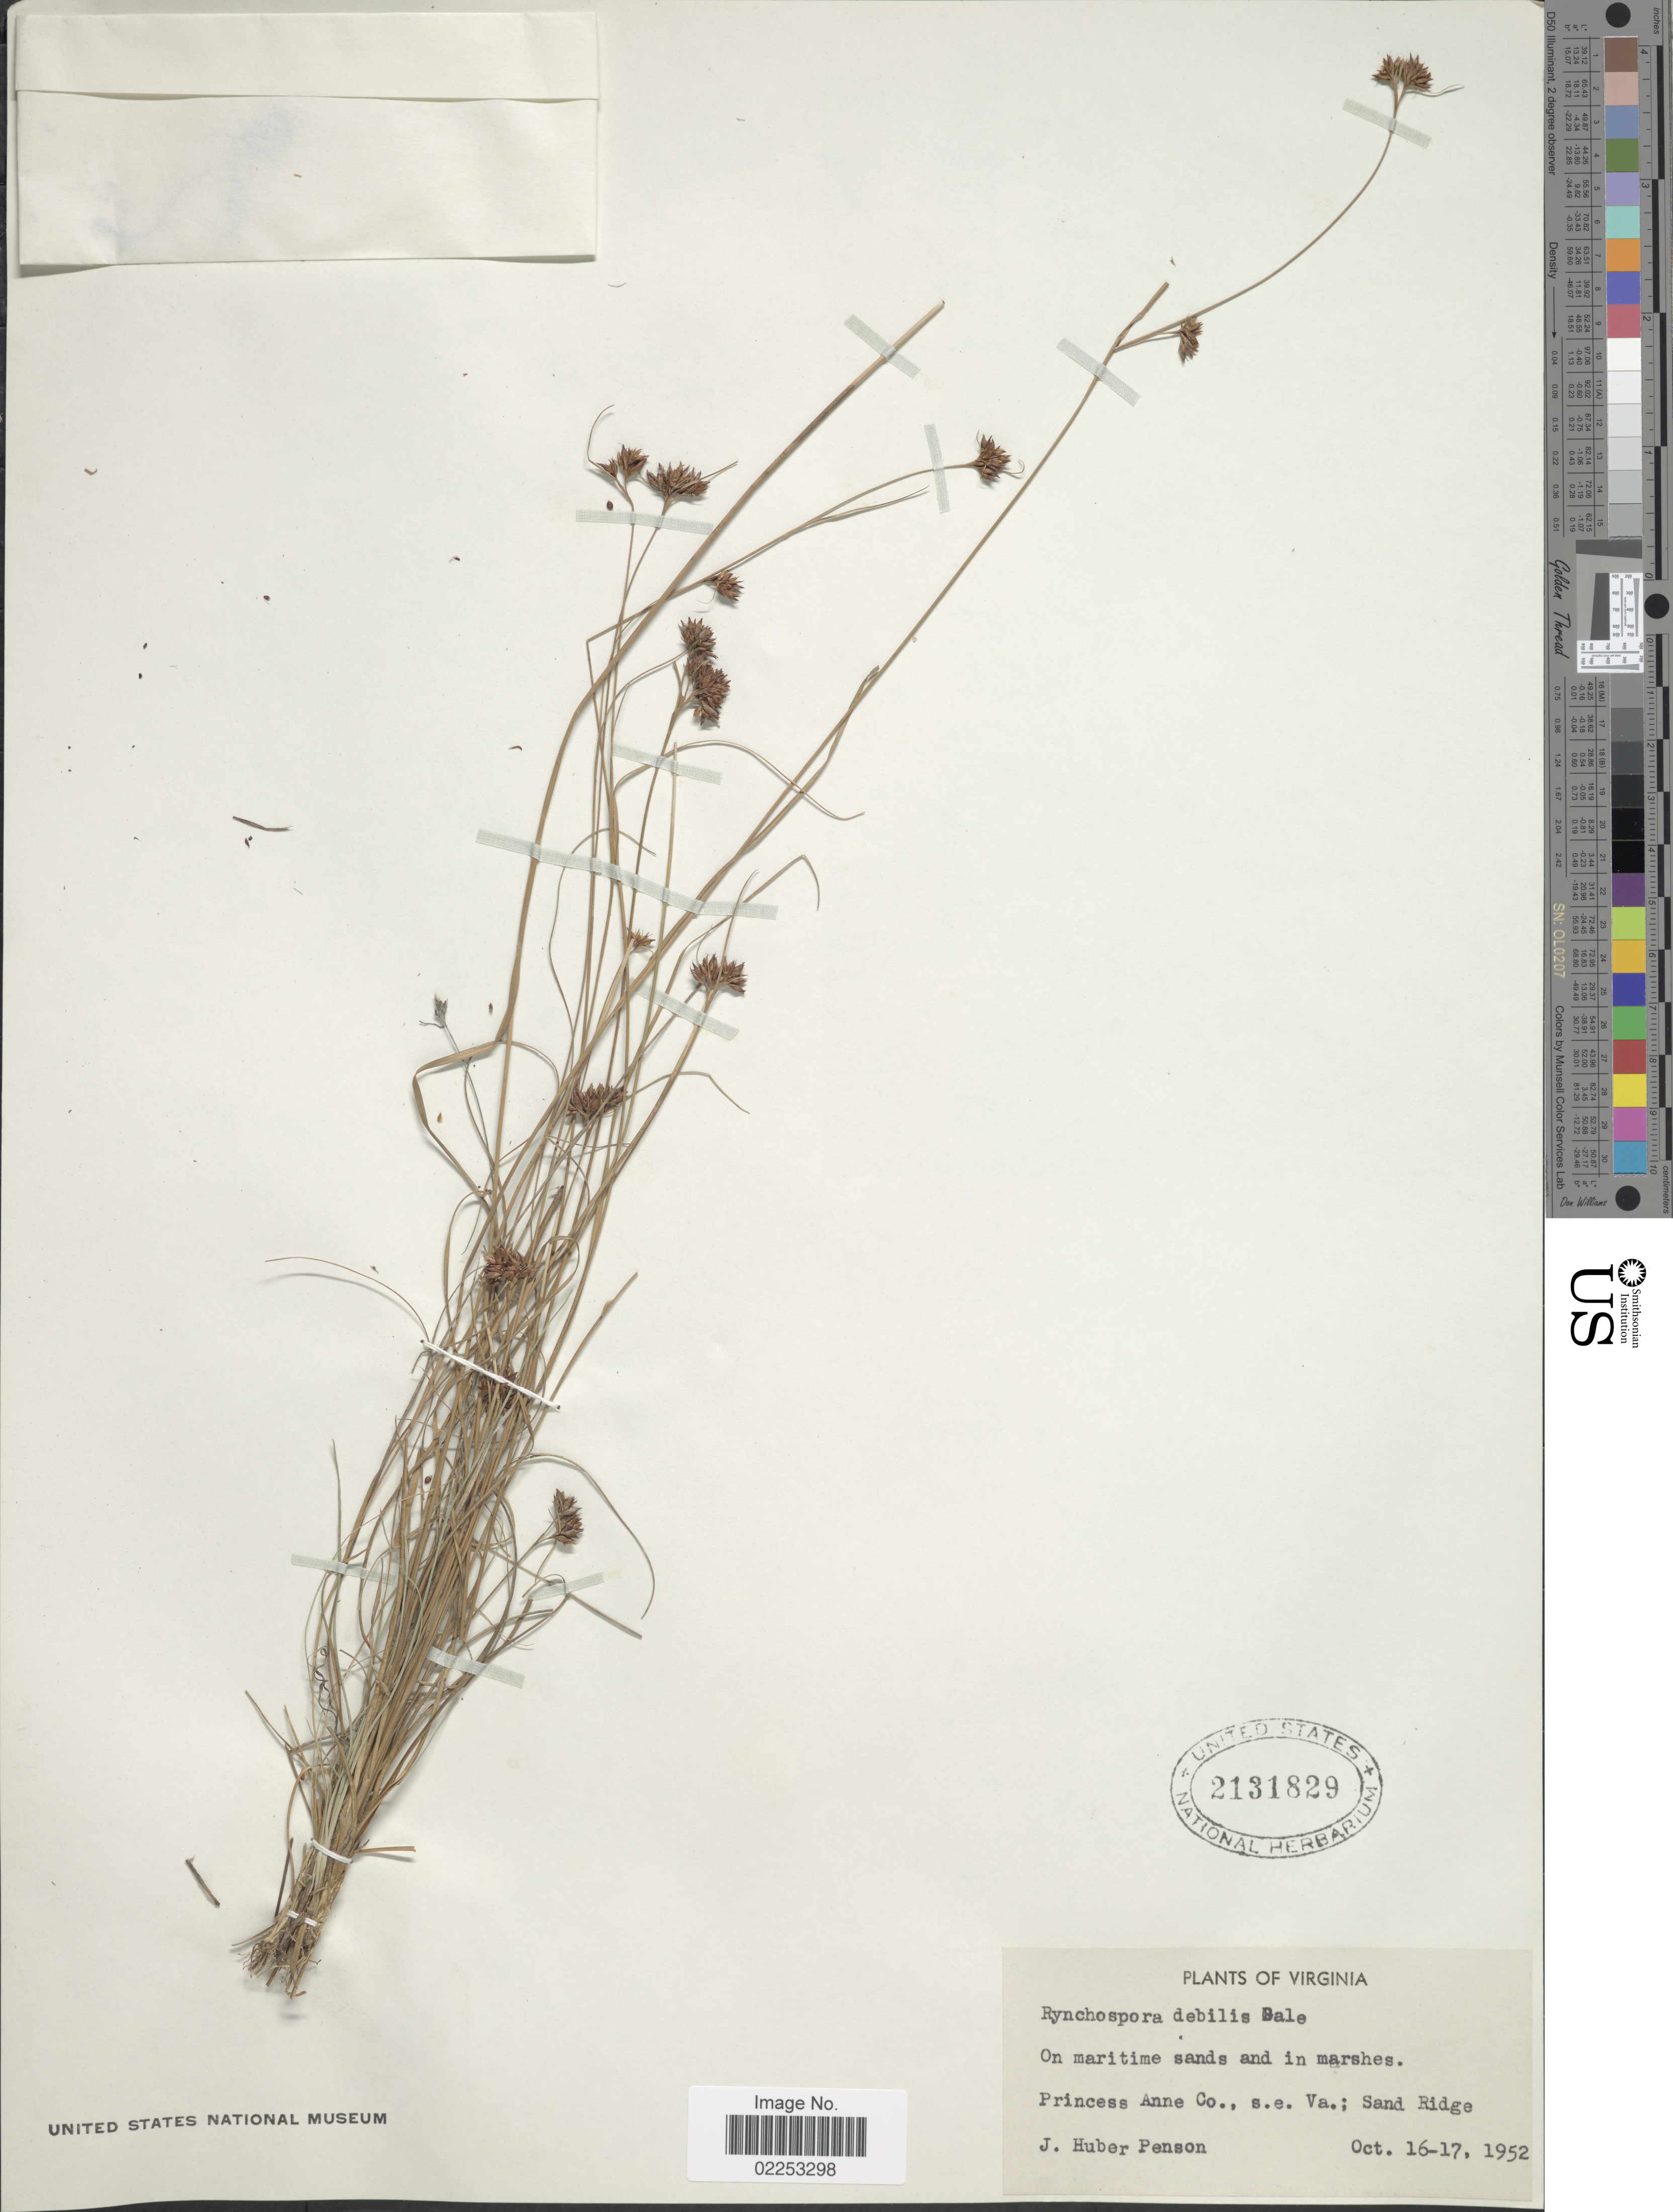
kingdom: Plantae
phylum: Tracheophyta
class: Liliopsida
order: Poales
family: Cyperaceae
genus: Rhynchospora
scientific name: Rhynchospora debilis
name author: Gale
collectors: J. Penson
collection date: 1952-10-16/1952-10-17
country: United States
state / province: Virginia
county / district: City of Virginia Beach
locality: On maritime sands and in marshes. Princess Anne Co., s.e. Va.; Sand ridge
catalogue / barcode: US 2131829